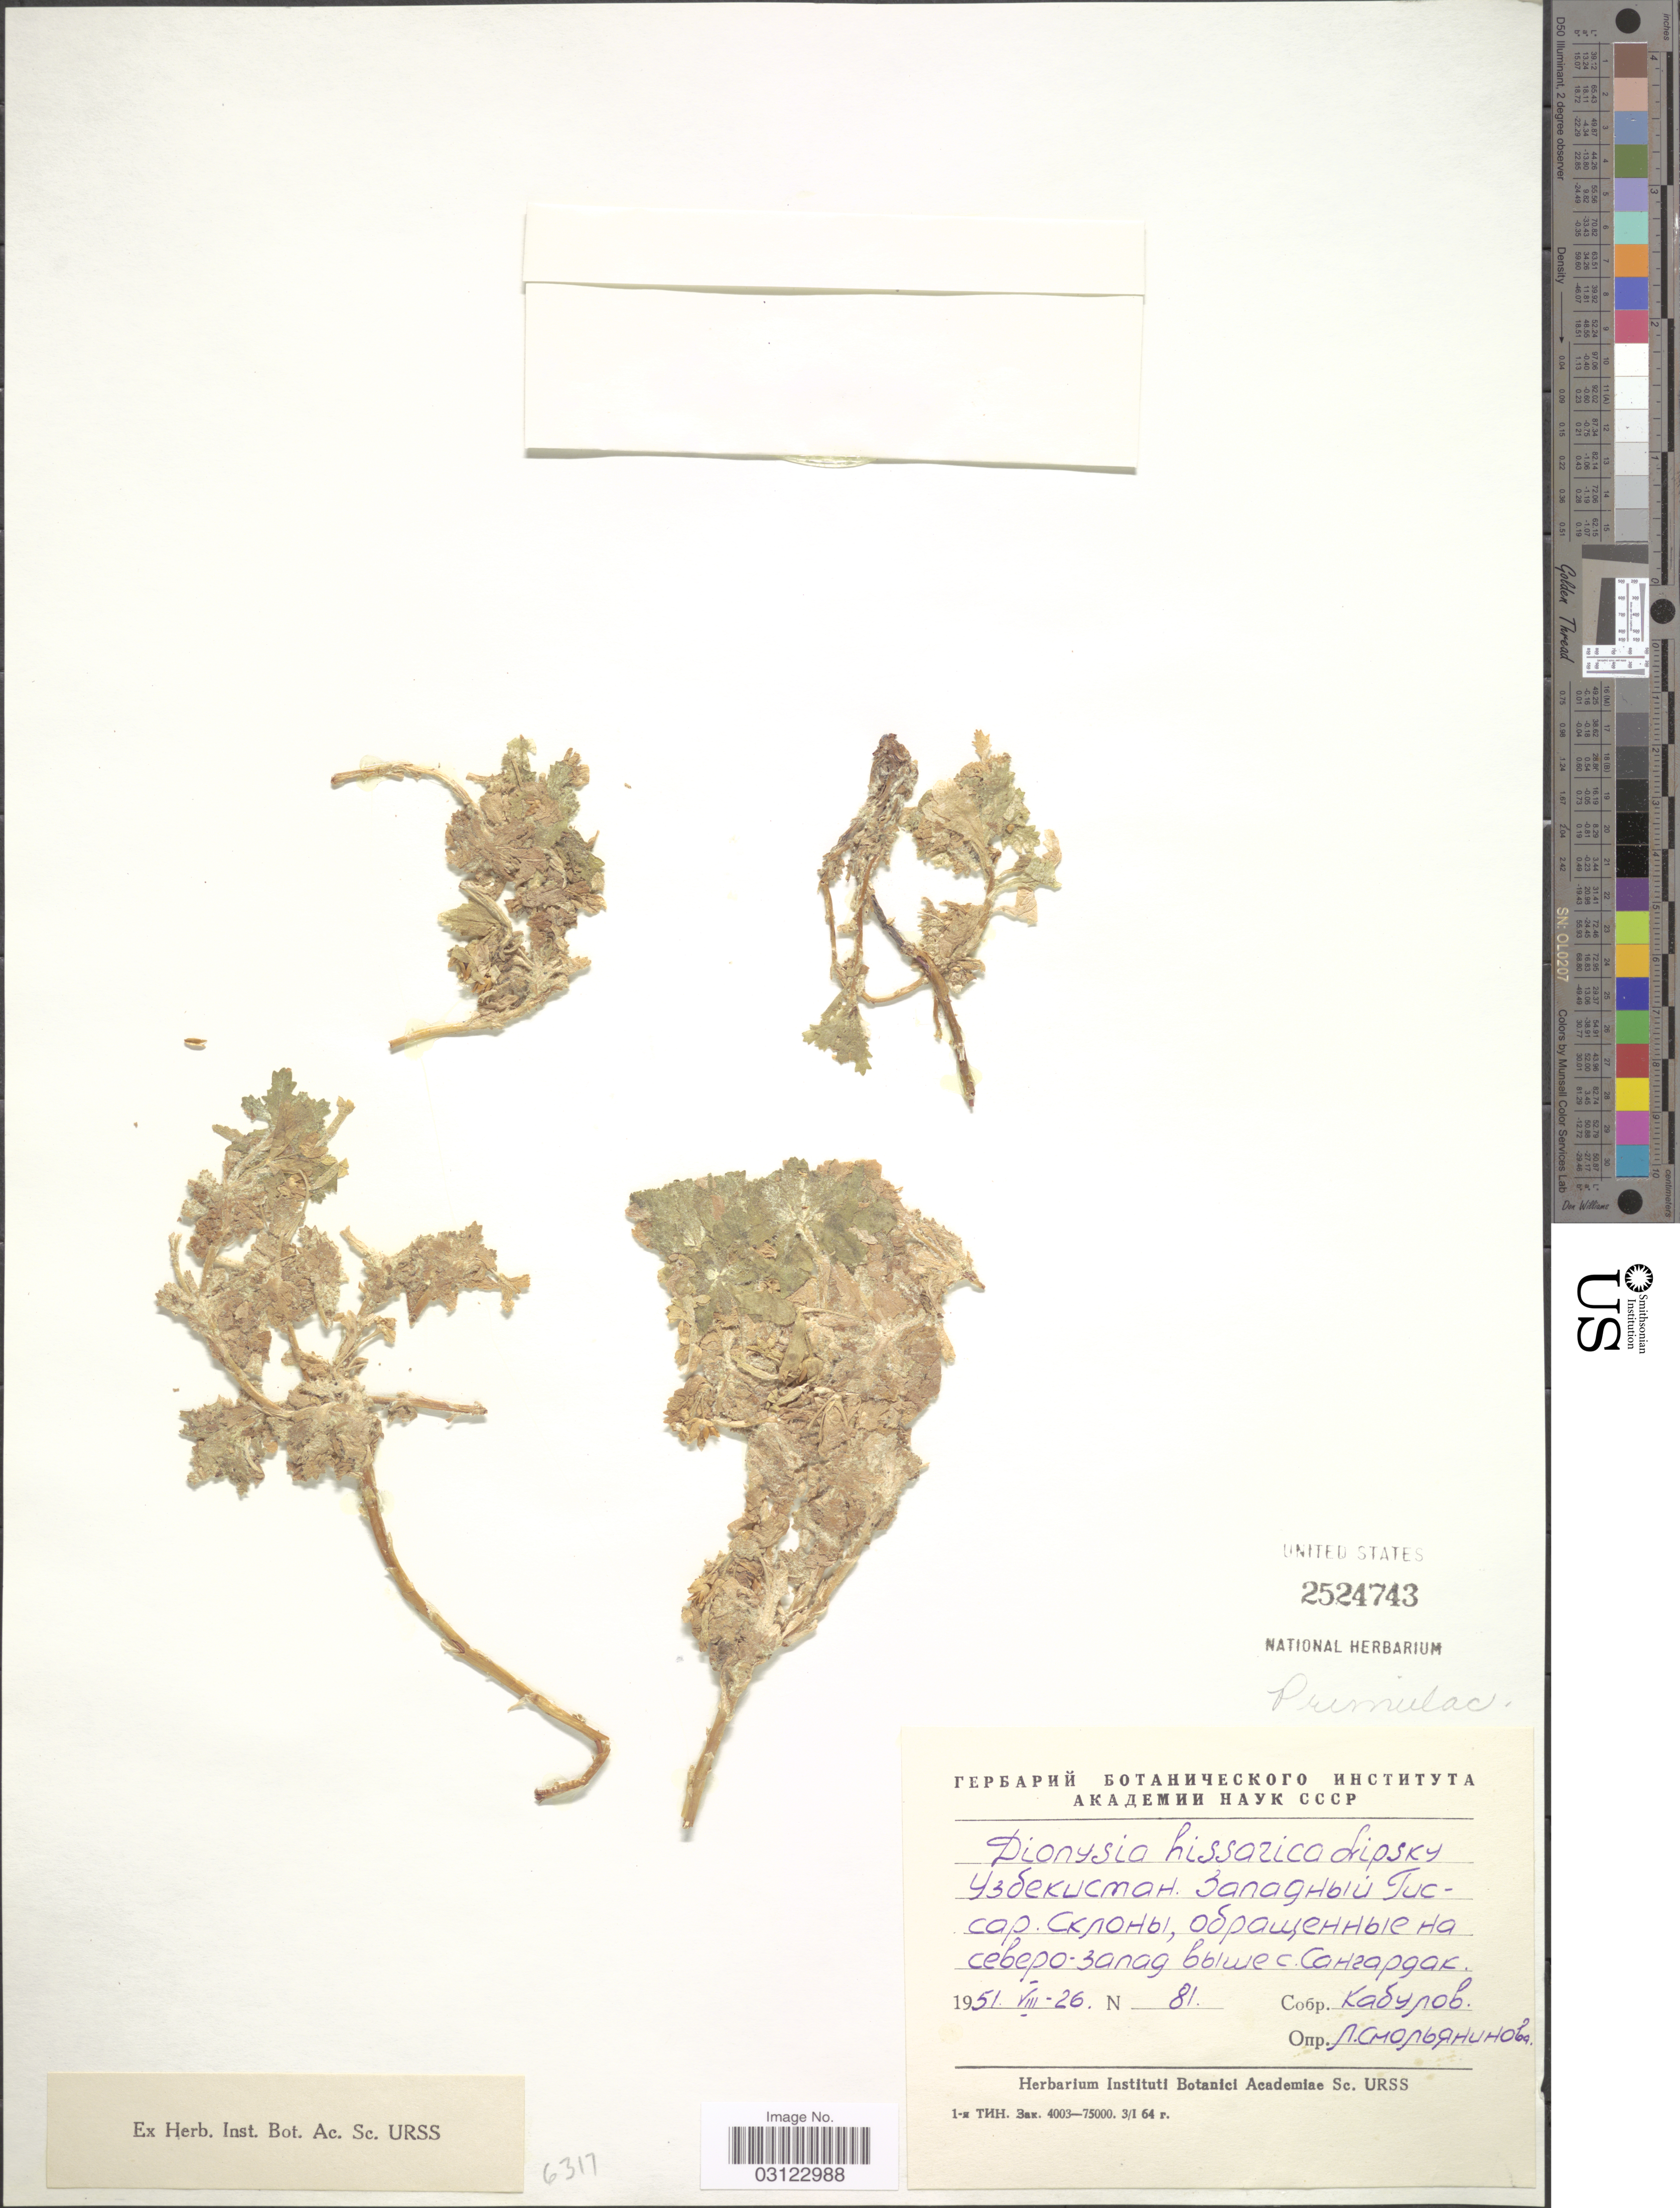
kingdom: Plantae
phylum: Tracheophyta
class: Magnoliopsida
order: Ericales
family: Primulaceae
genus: Dionysia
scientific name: Dionysia hissarica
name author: Lipsky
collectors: Kabulov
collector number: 81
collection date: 1951-08-26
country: Uzbekistan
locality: West Gissar Range, above Sangardak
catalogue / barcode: US 2524743